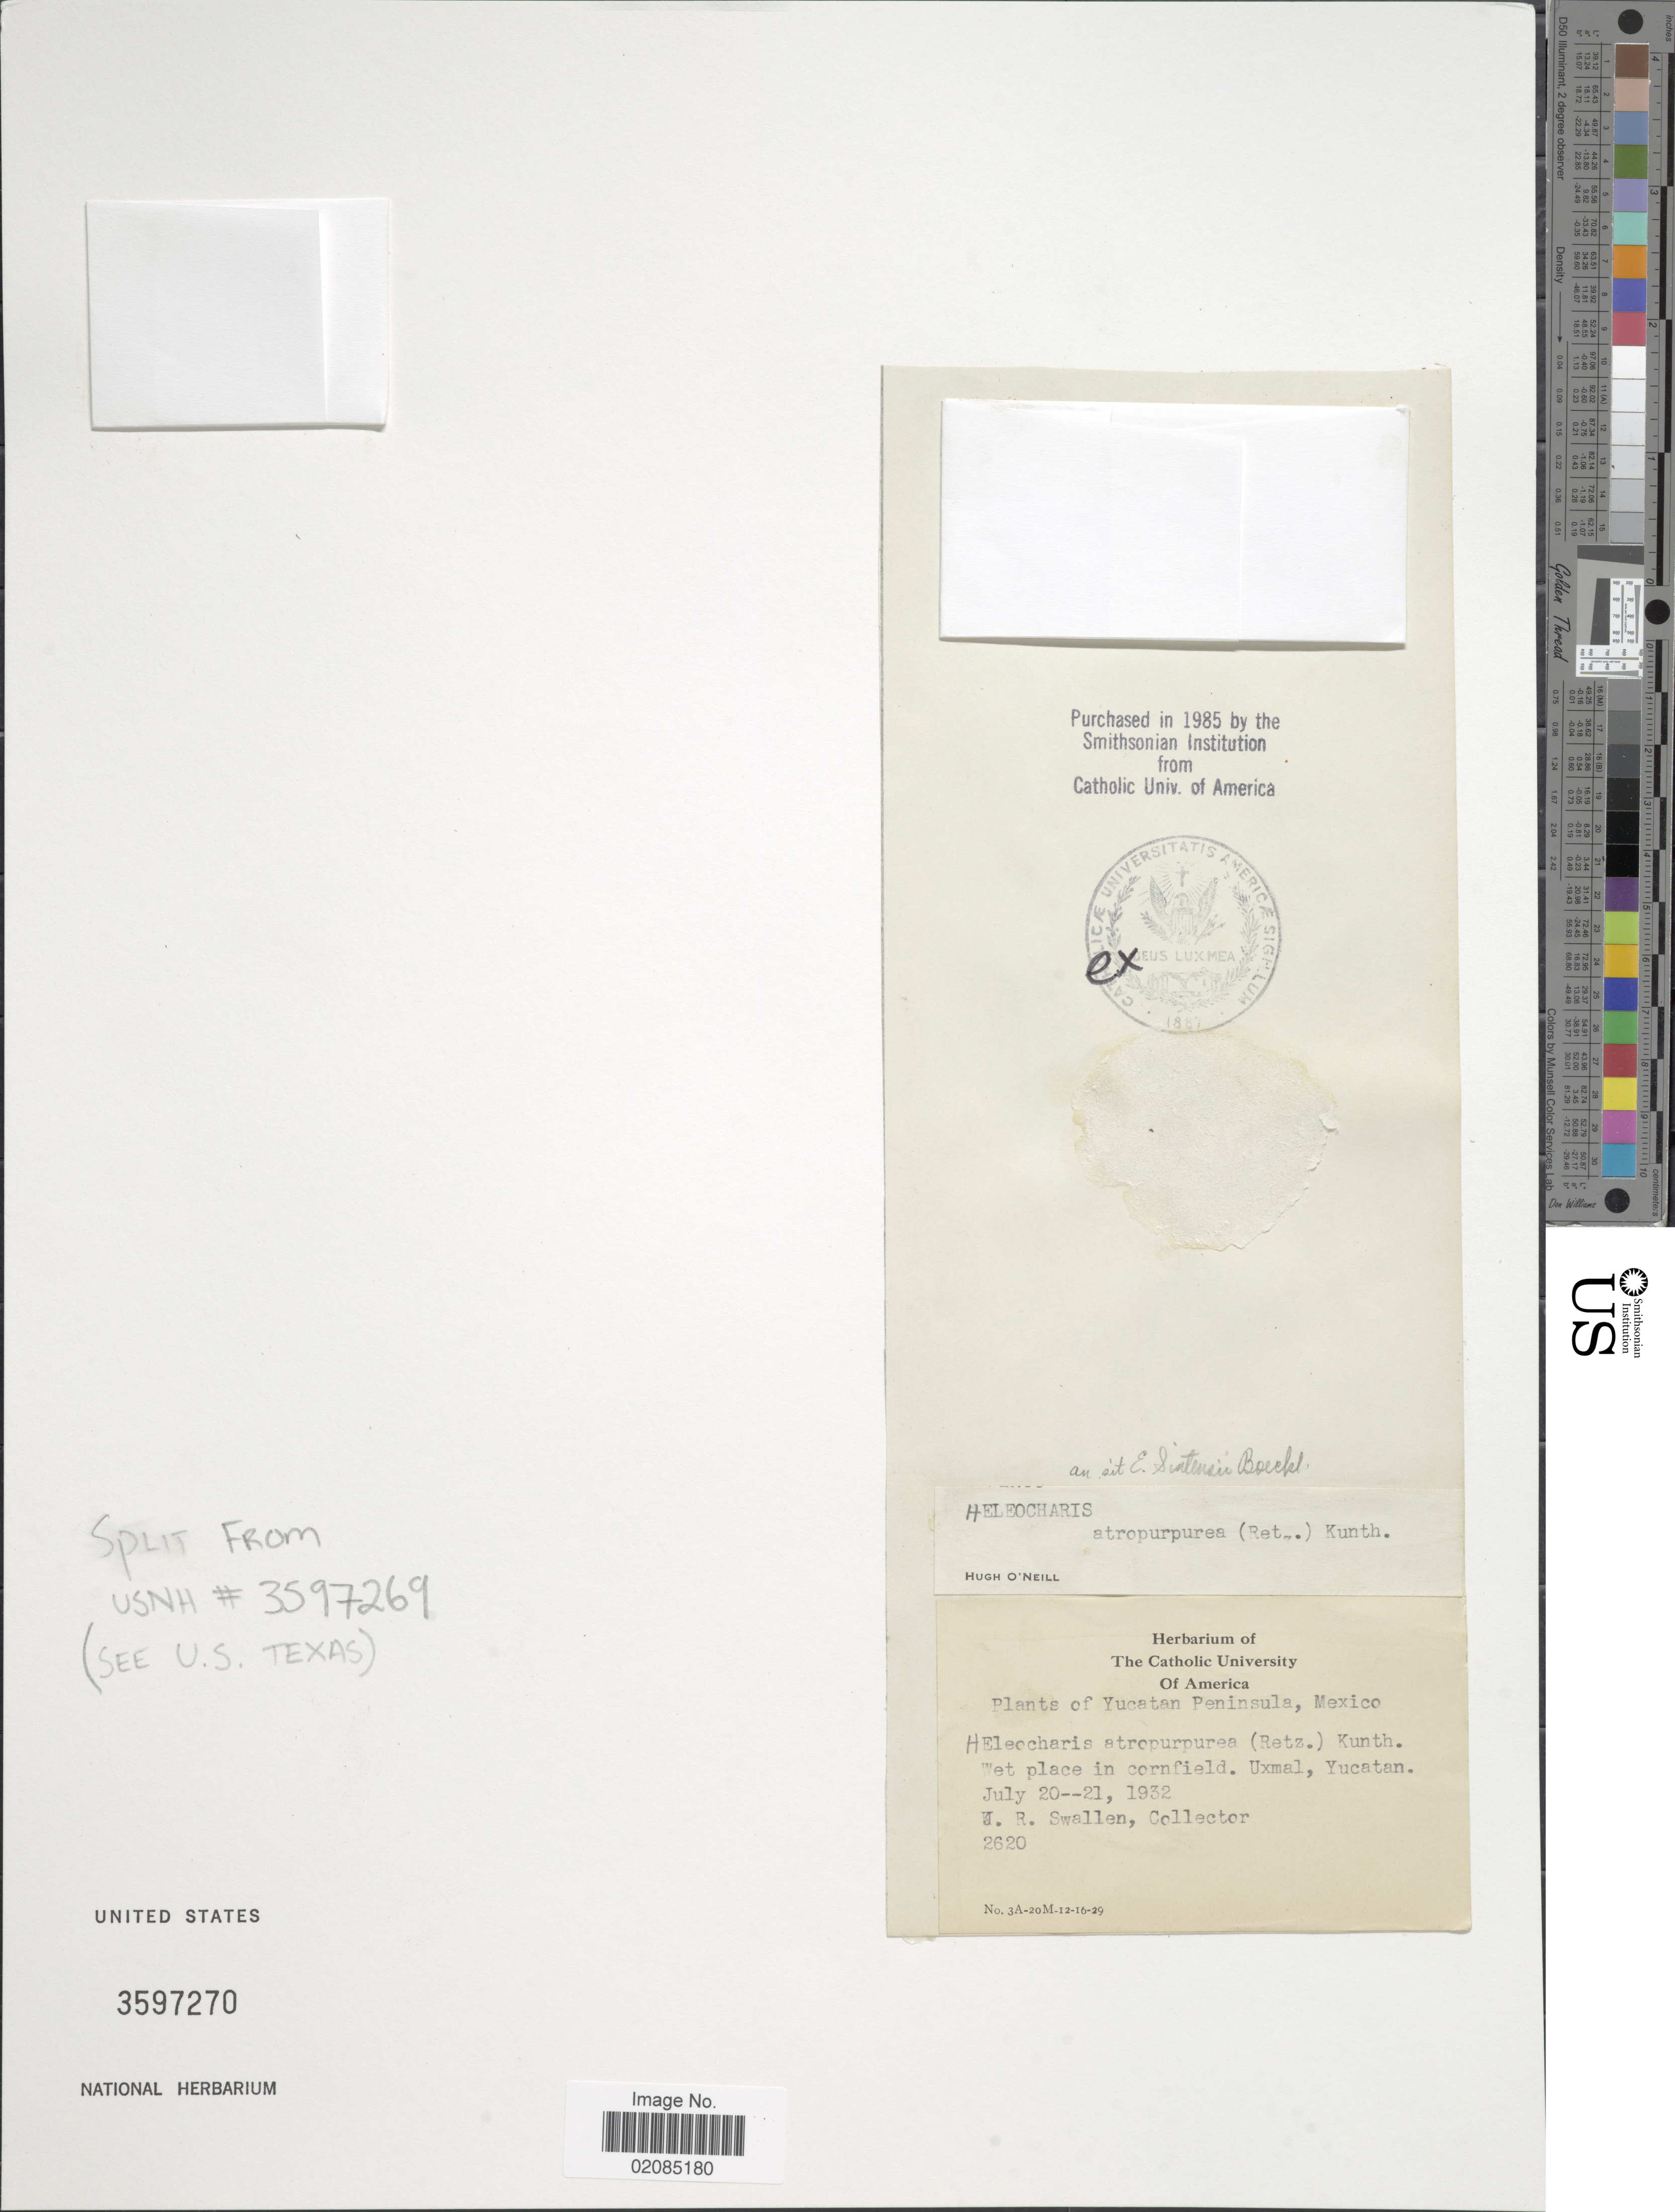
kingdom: Plantae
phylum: Tracheophyta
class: Liliopsida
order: Poales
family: Cyperaceae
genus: Eleocharis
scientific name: Eleocharis atropurpurea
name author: (Retz.) J. Presl & C. Presl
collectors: J. R. Swallen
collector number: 2620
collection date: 1932-07-20/1932-07-21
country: Mexico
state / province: Yucatán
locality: Wet place in cornfield. Uxmal, Yucatan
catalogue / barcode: US 3597270